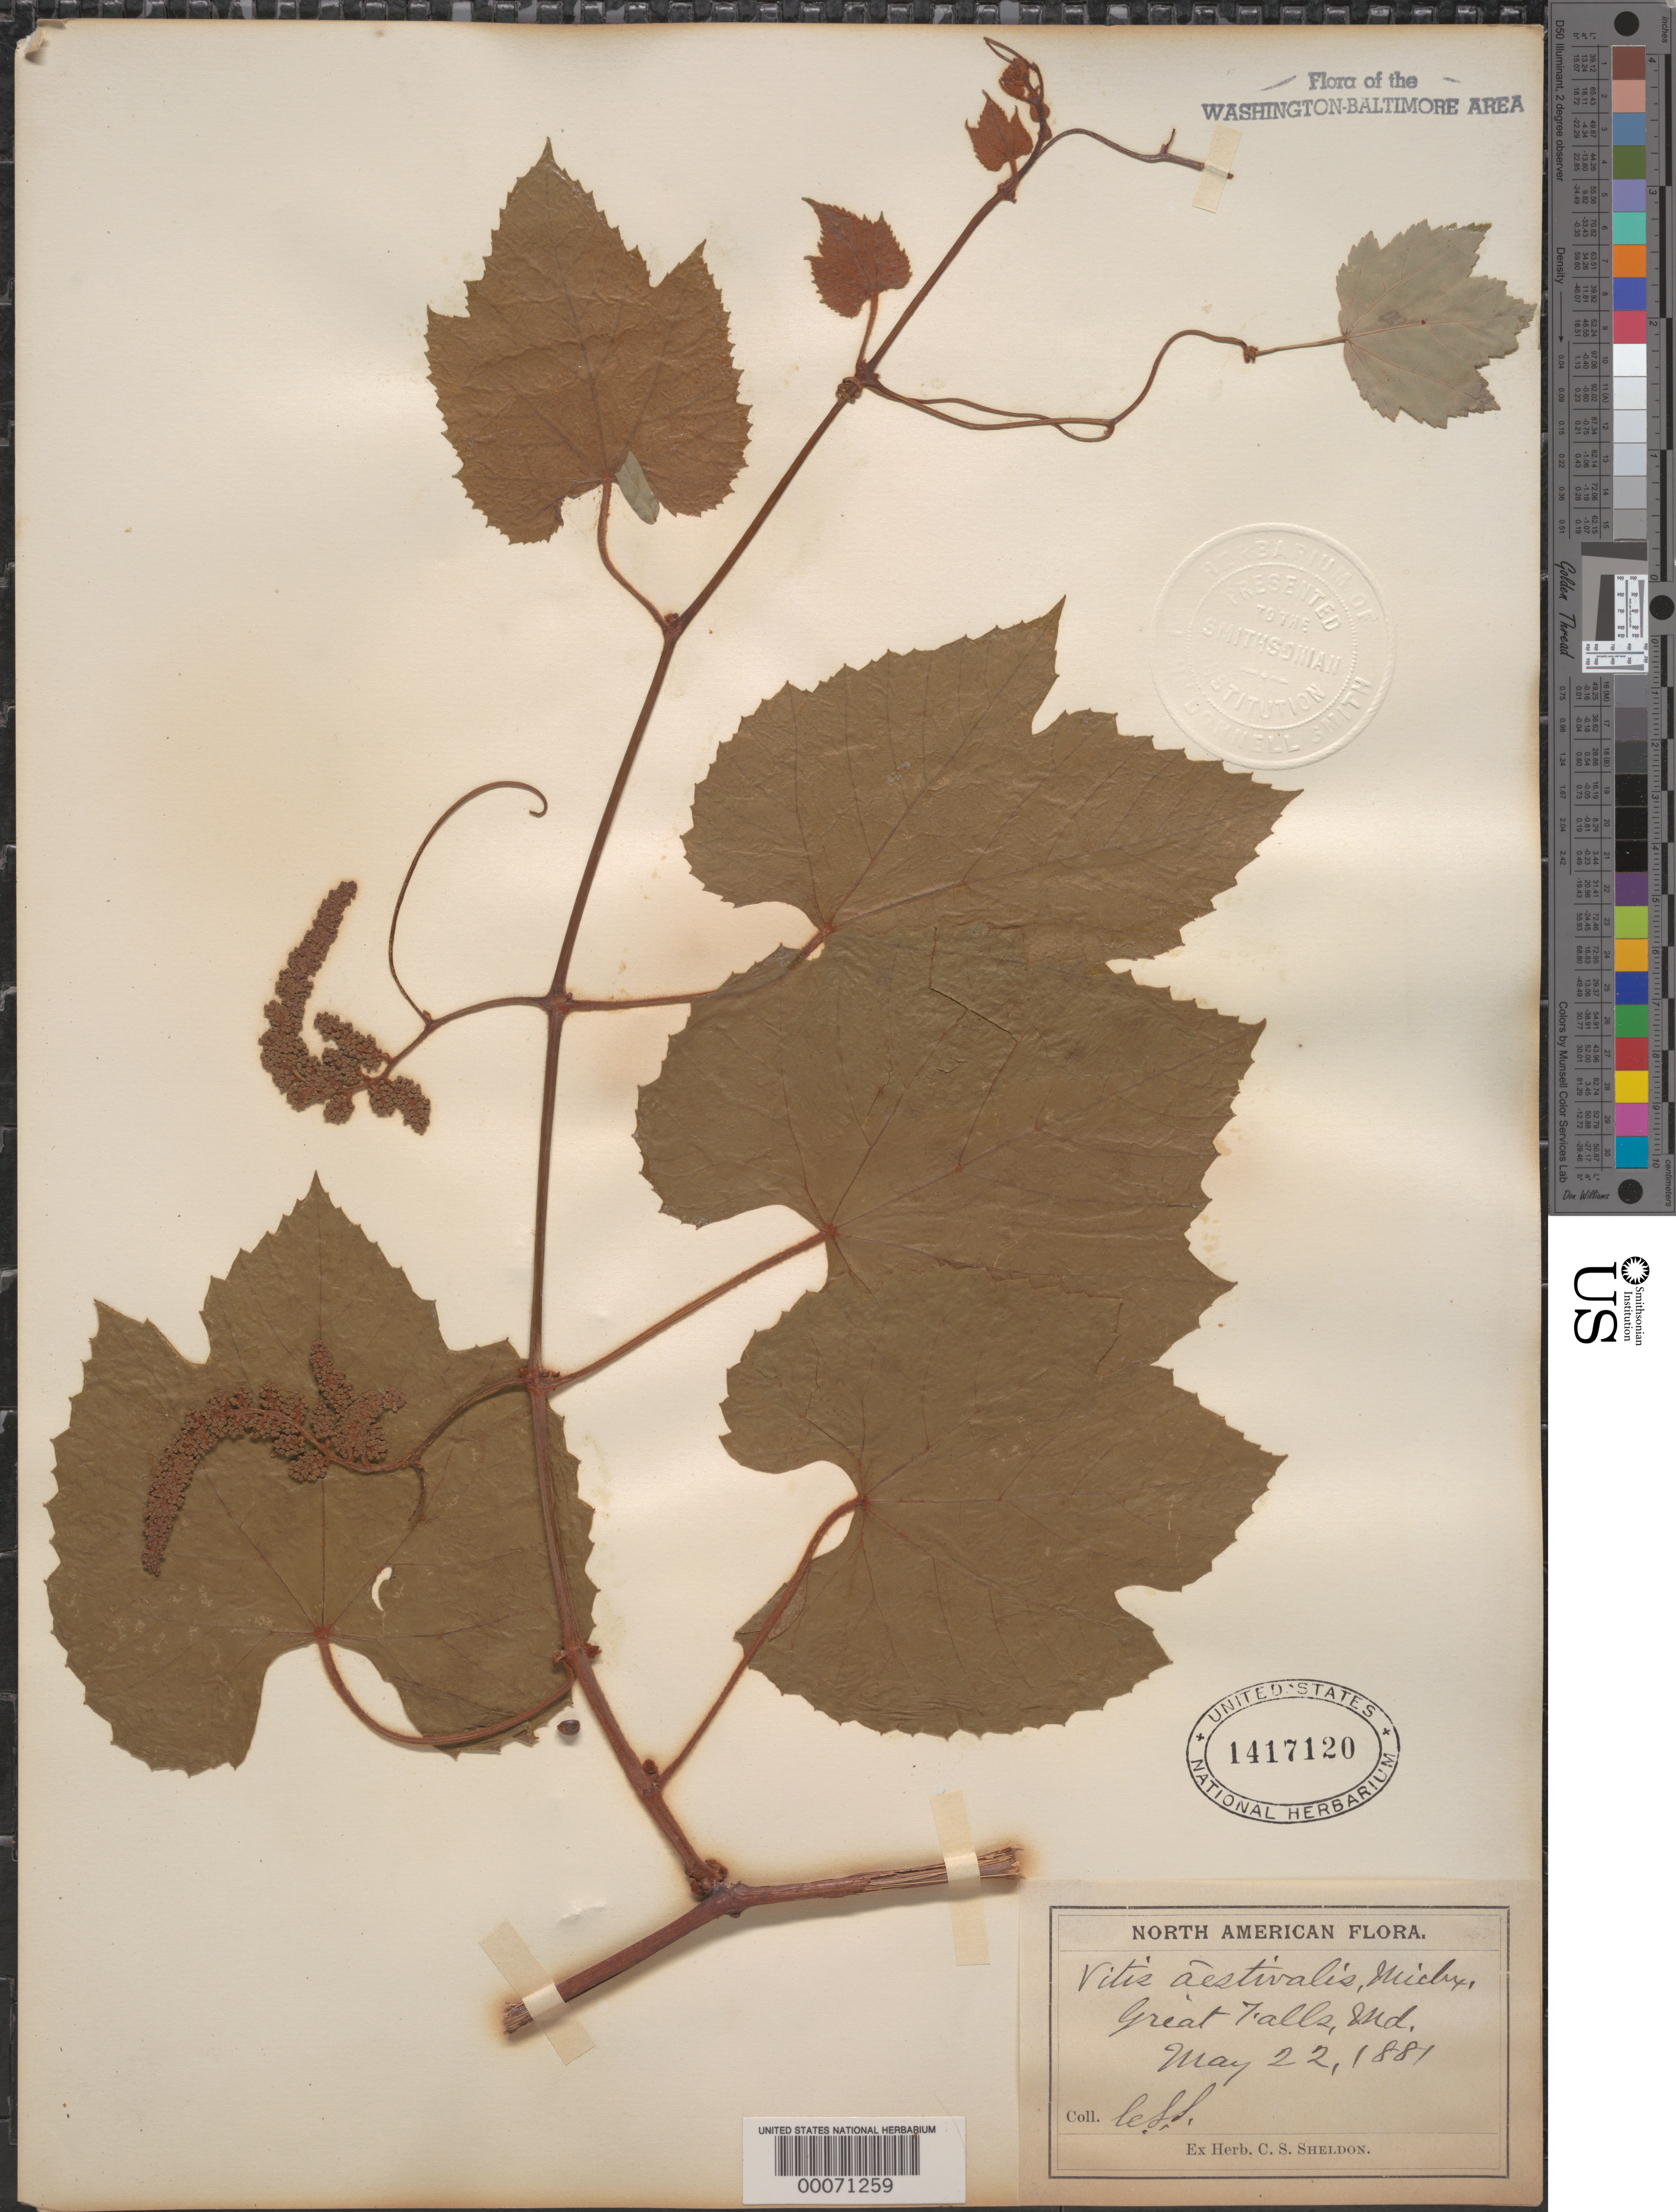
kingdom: Plantae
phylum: Tracheophyta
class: Magnoliopsida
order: Vitales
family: Vitaceae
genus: Vitis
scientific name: Vitis aestivalis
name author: Michx.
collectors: C. S. Sheldon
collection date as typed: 22 May 1881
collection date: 1881-05-22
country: United States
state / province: Maryland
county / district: Montgomery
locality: Great Falls C. & O. Canal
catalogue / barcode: US 1417120